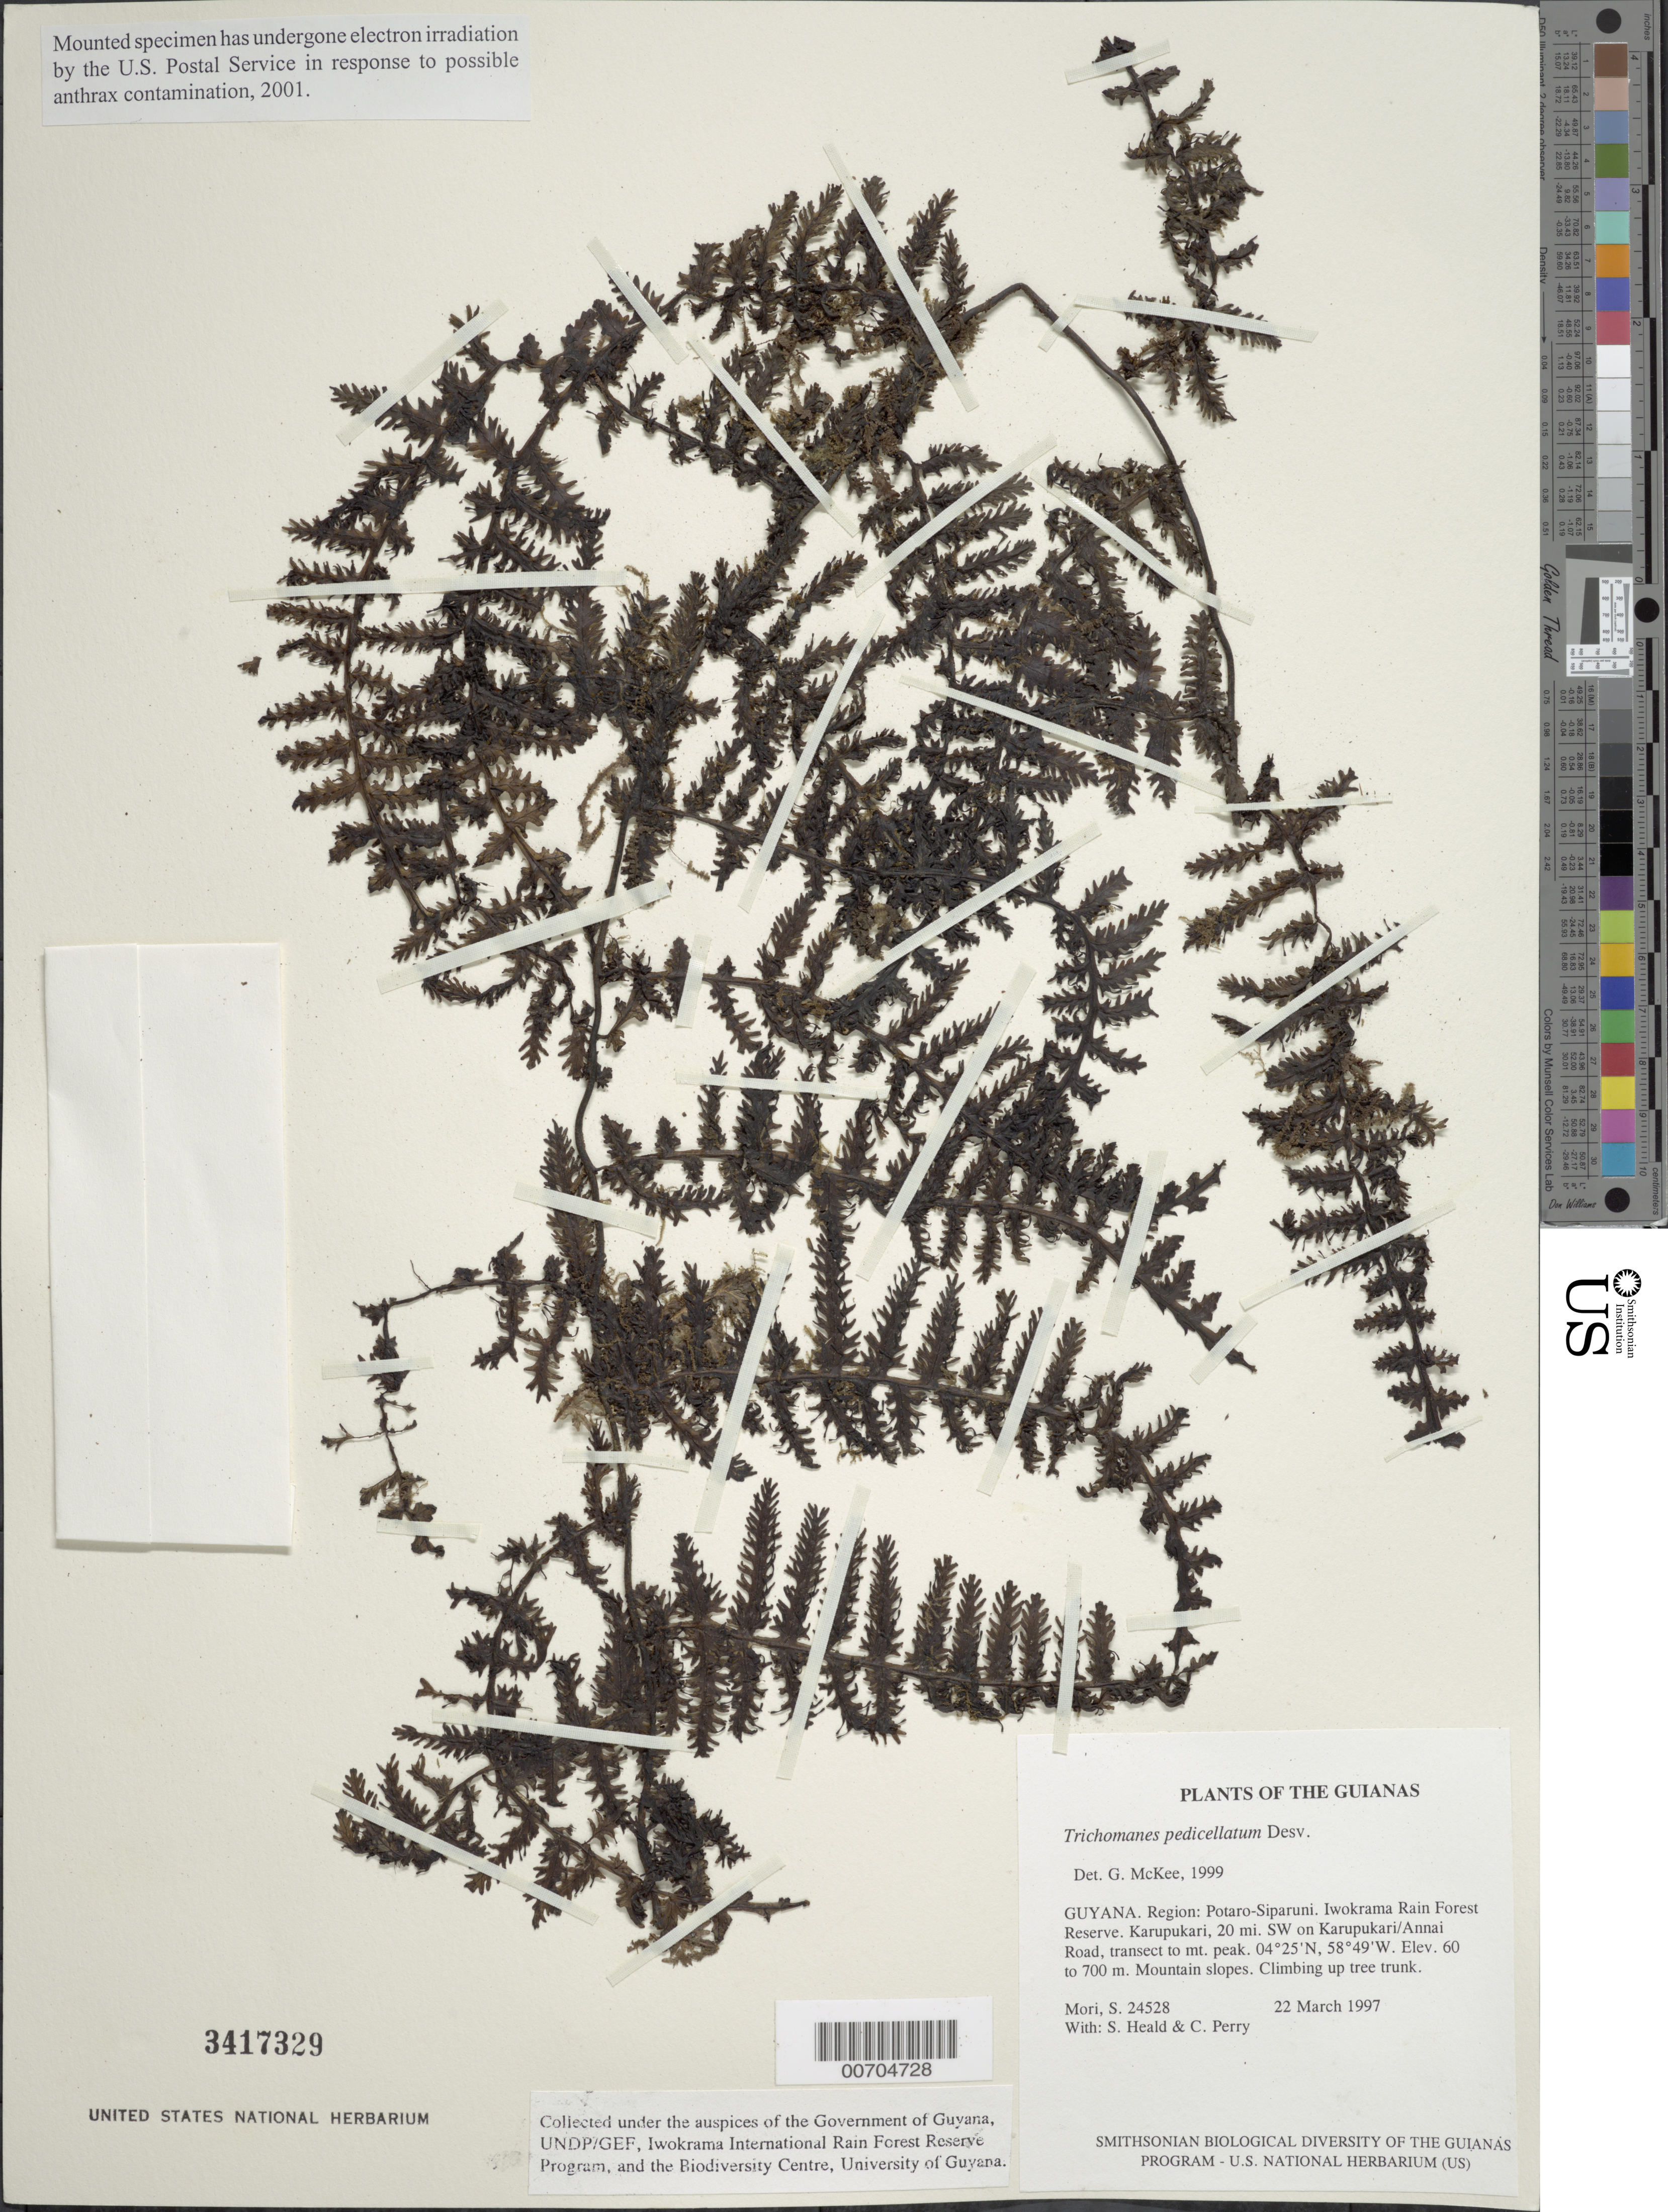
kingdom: Plantae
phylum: Tracheophyta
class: Polypodiopsida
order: Hymenophyllales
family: Hymenophyllaceae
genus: Trichomanes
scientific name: Trichomanes pedicellatum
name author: Desv.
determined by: McKee, G. S., (US), NMNH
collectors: S. Mori, S. Heald & C. Perry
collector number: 24528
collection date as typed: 22 March 1997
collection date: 1997-03-22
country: Guyana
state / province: Potaro-Siparuni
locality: Iwokrama Rain Forest Reserve. Karupukari, 20 mi. SW on Karupukari/Annai Road, transect to mt. peak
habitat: Mountain slopes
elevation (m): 60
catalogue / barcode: US 3417329